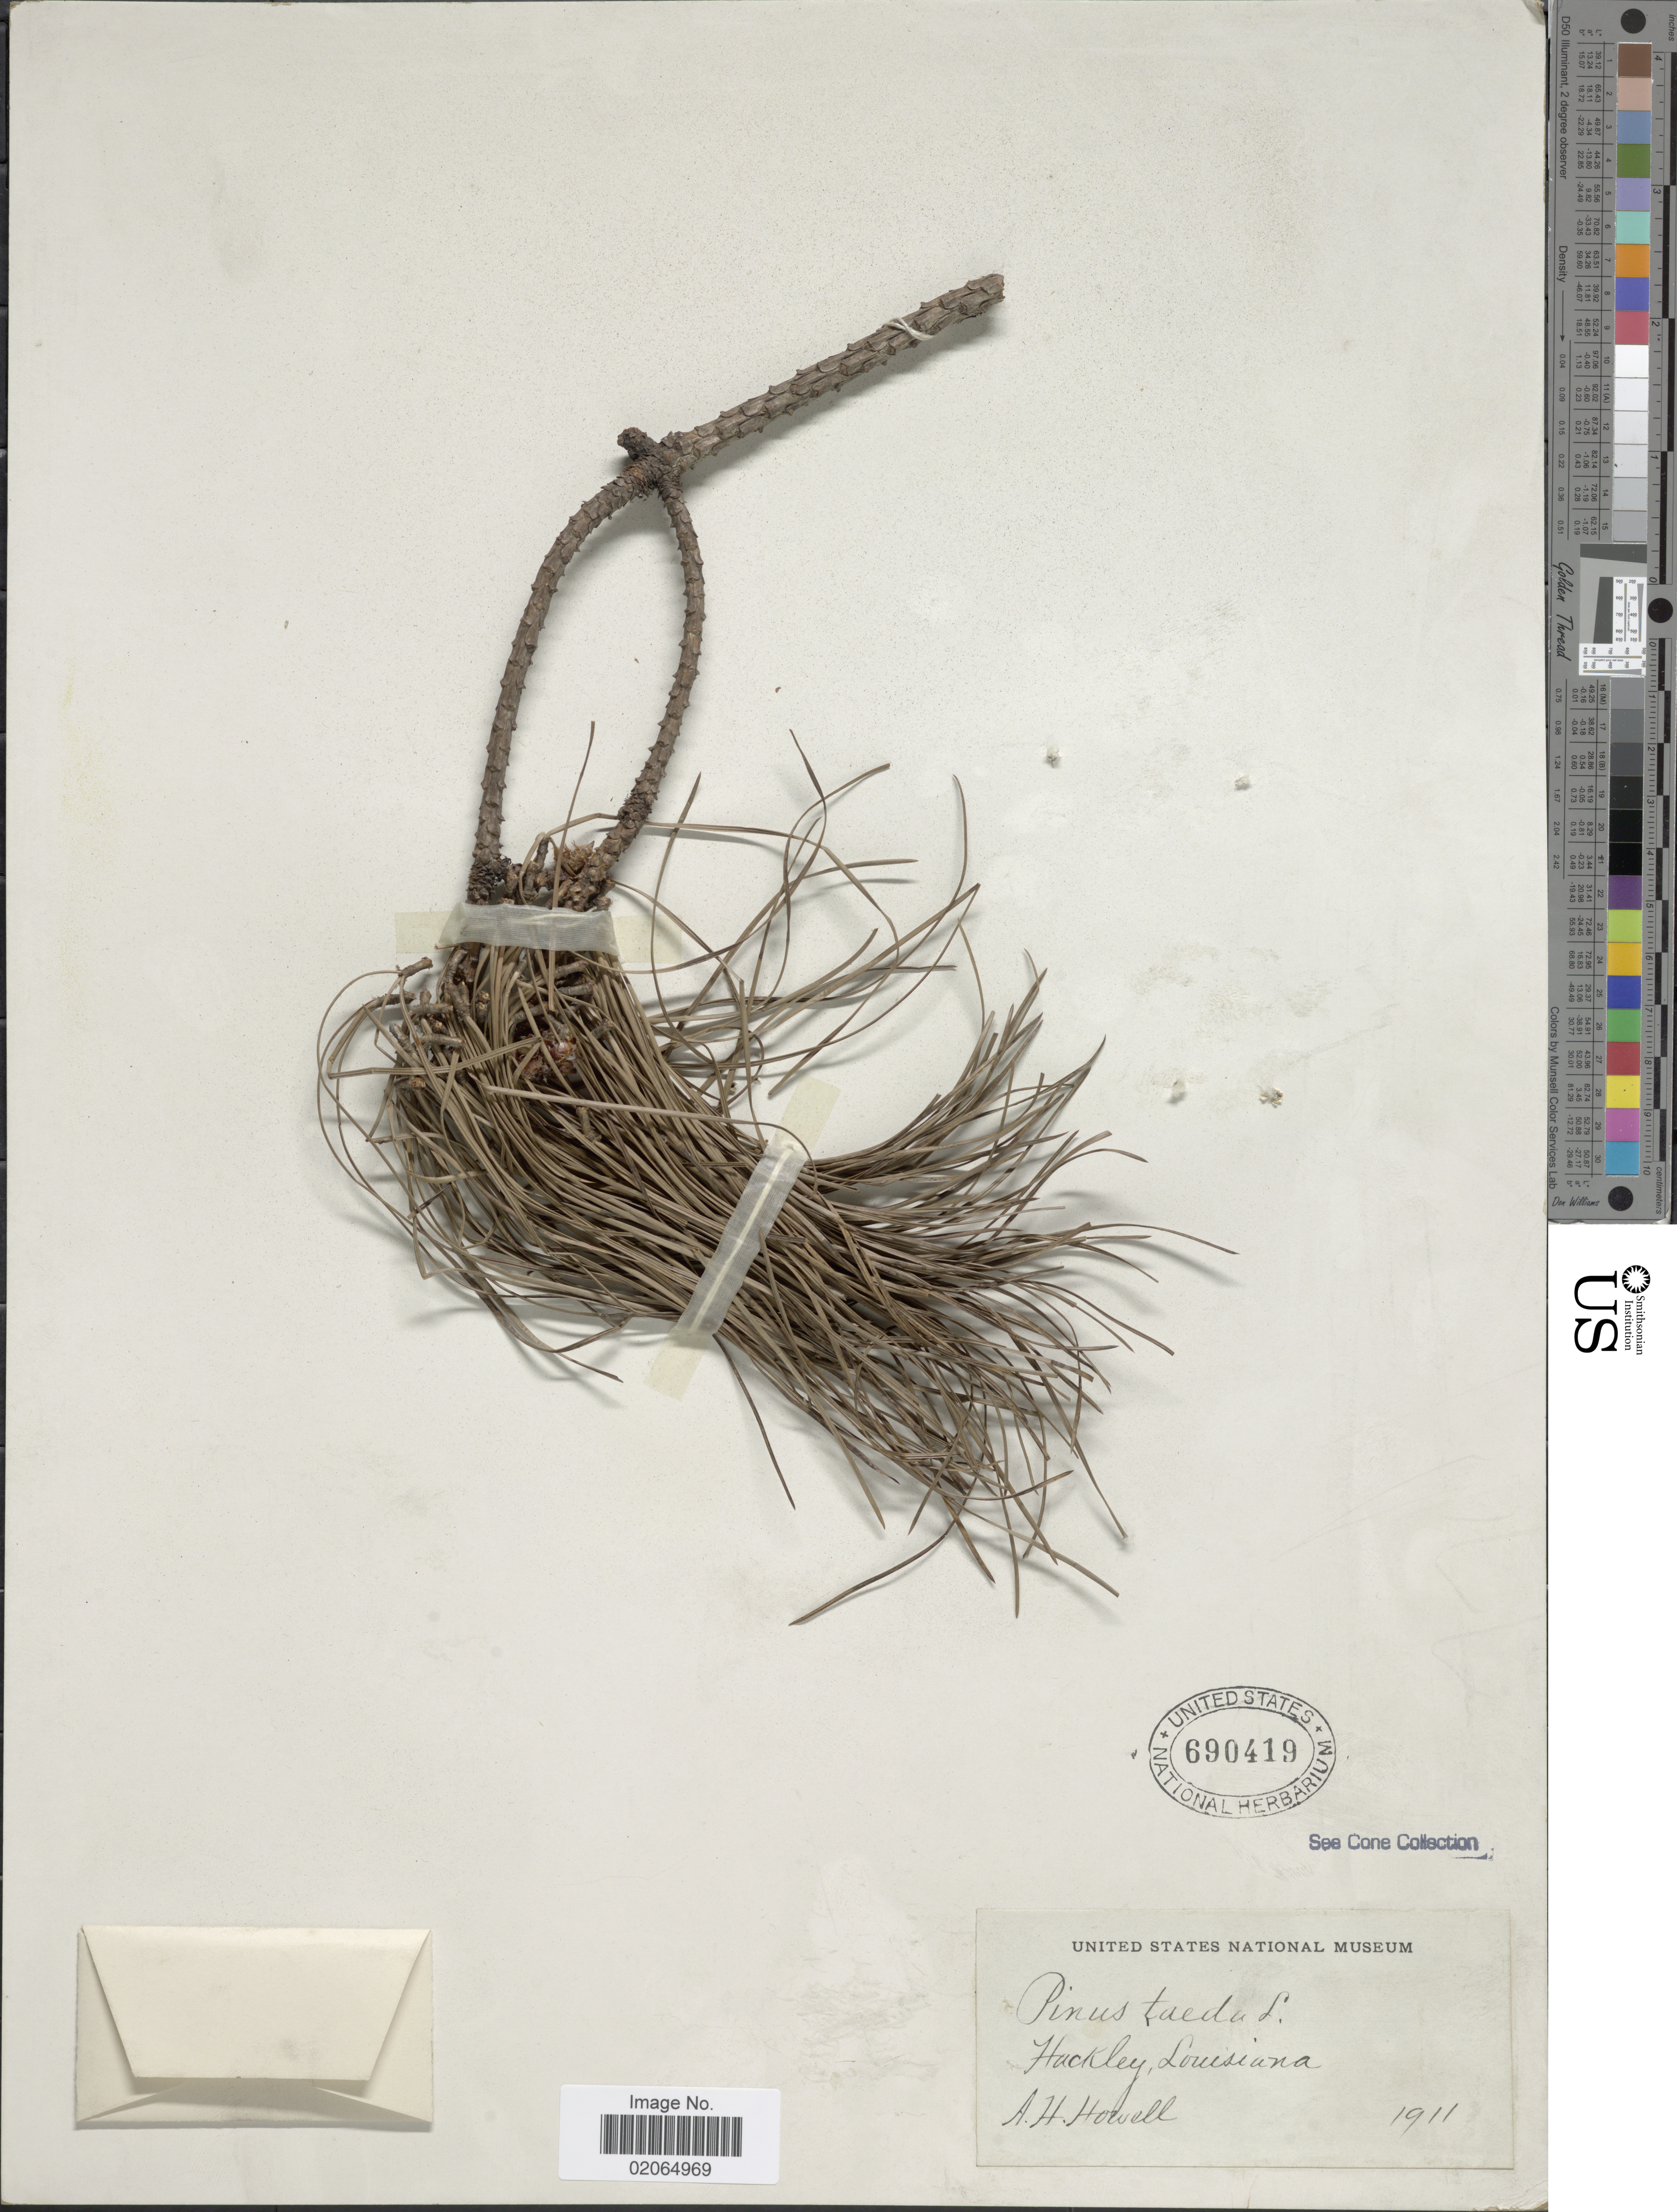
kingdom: Plantae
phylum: Tracheophyta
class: Pinopsida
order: Pinales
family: Pinaceae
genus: Pinus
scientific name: Pinus taeda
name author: L.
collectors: A. Howell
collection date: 1911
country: United States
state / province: Louisiana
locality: Hackley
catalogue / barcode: US 690419